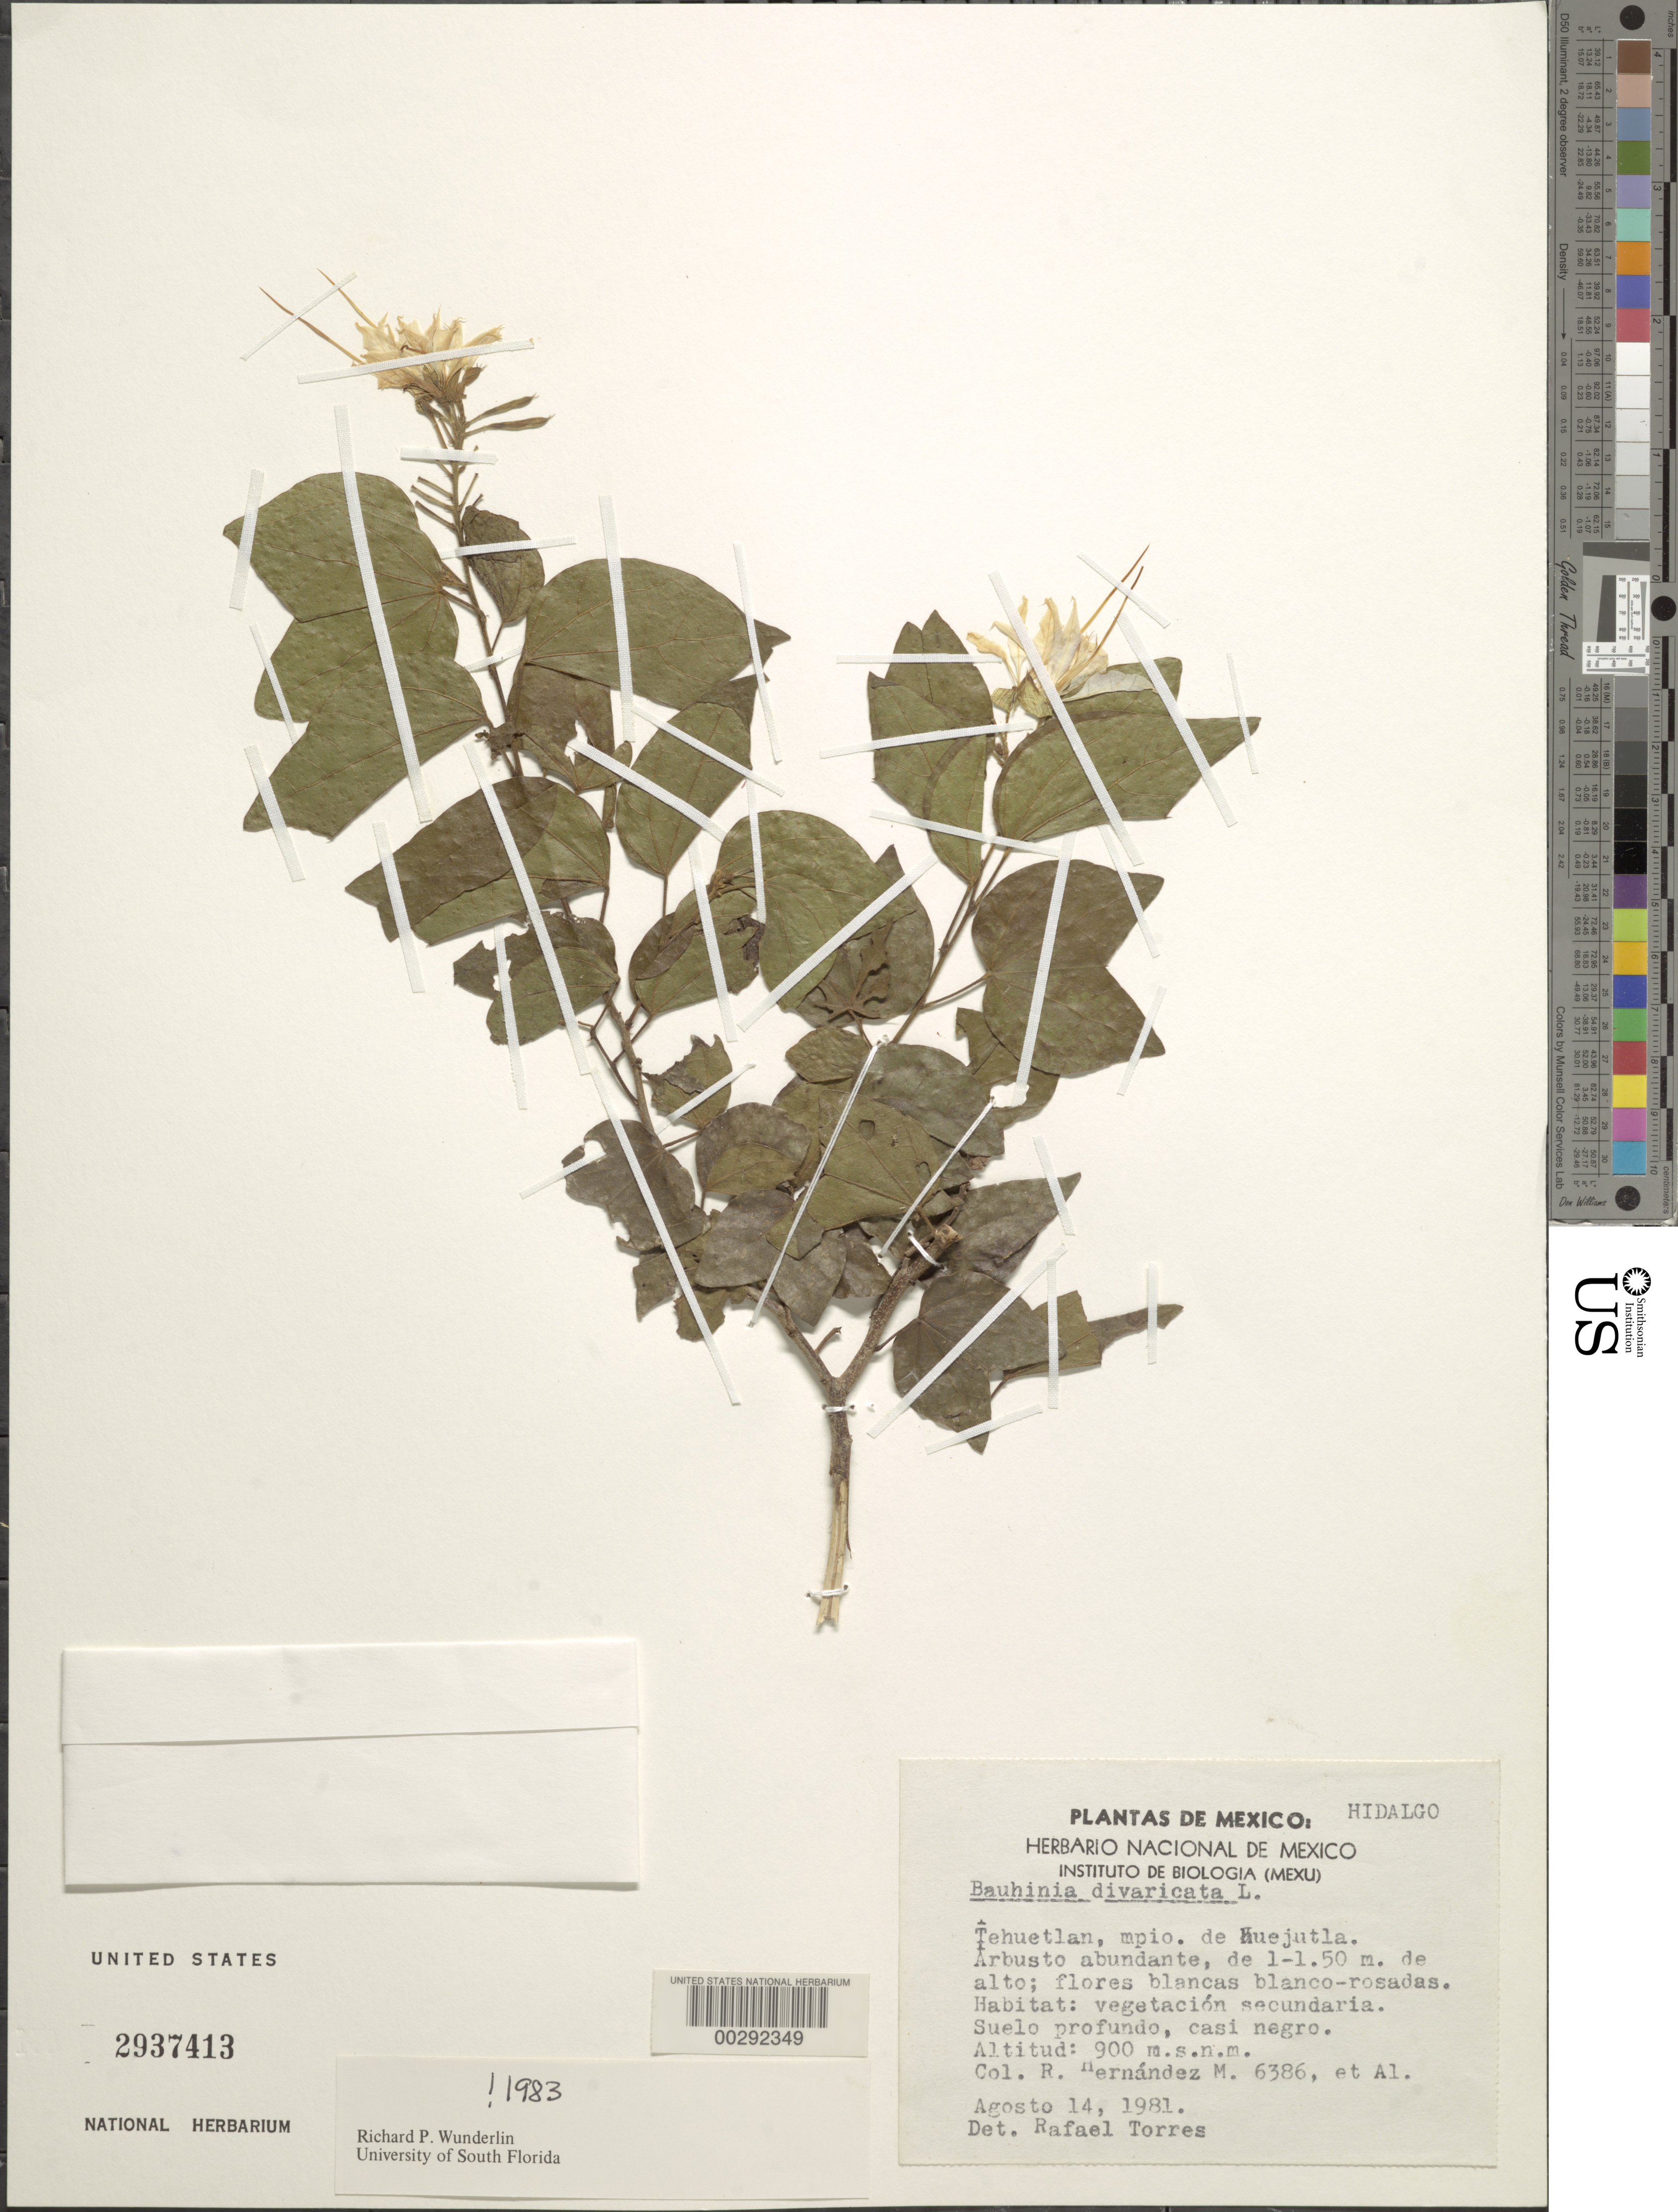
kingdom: Plantae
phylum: Tracheophyta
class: Magnoliopsida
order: Fabales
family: Fabaceae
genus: Bauhinia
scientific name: Bauhinia divaricata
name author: L.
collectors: R. Hernández-M.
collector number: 6386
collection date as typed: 14 Aug 1981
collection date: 1981-08-14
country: Mexico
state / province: Hidalgo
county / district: Huejutla De Reyes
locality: Huejutla Mun. (?), Tehuetlan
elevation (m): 900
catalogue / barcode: US 2937413